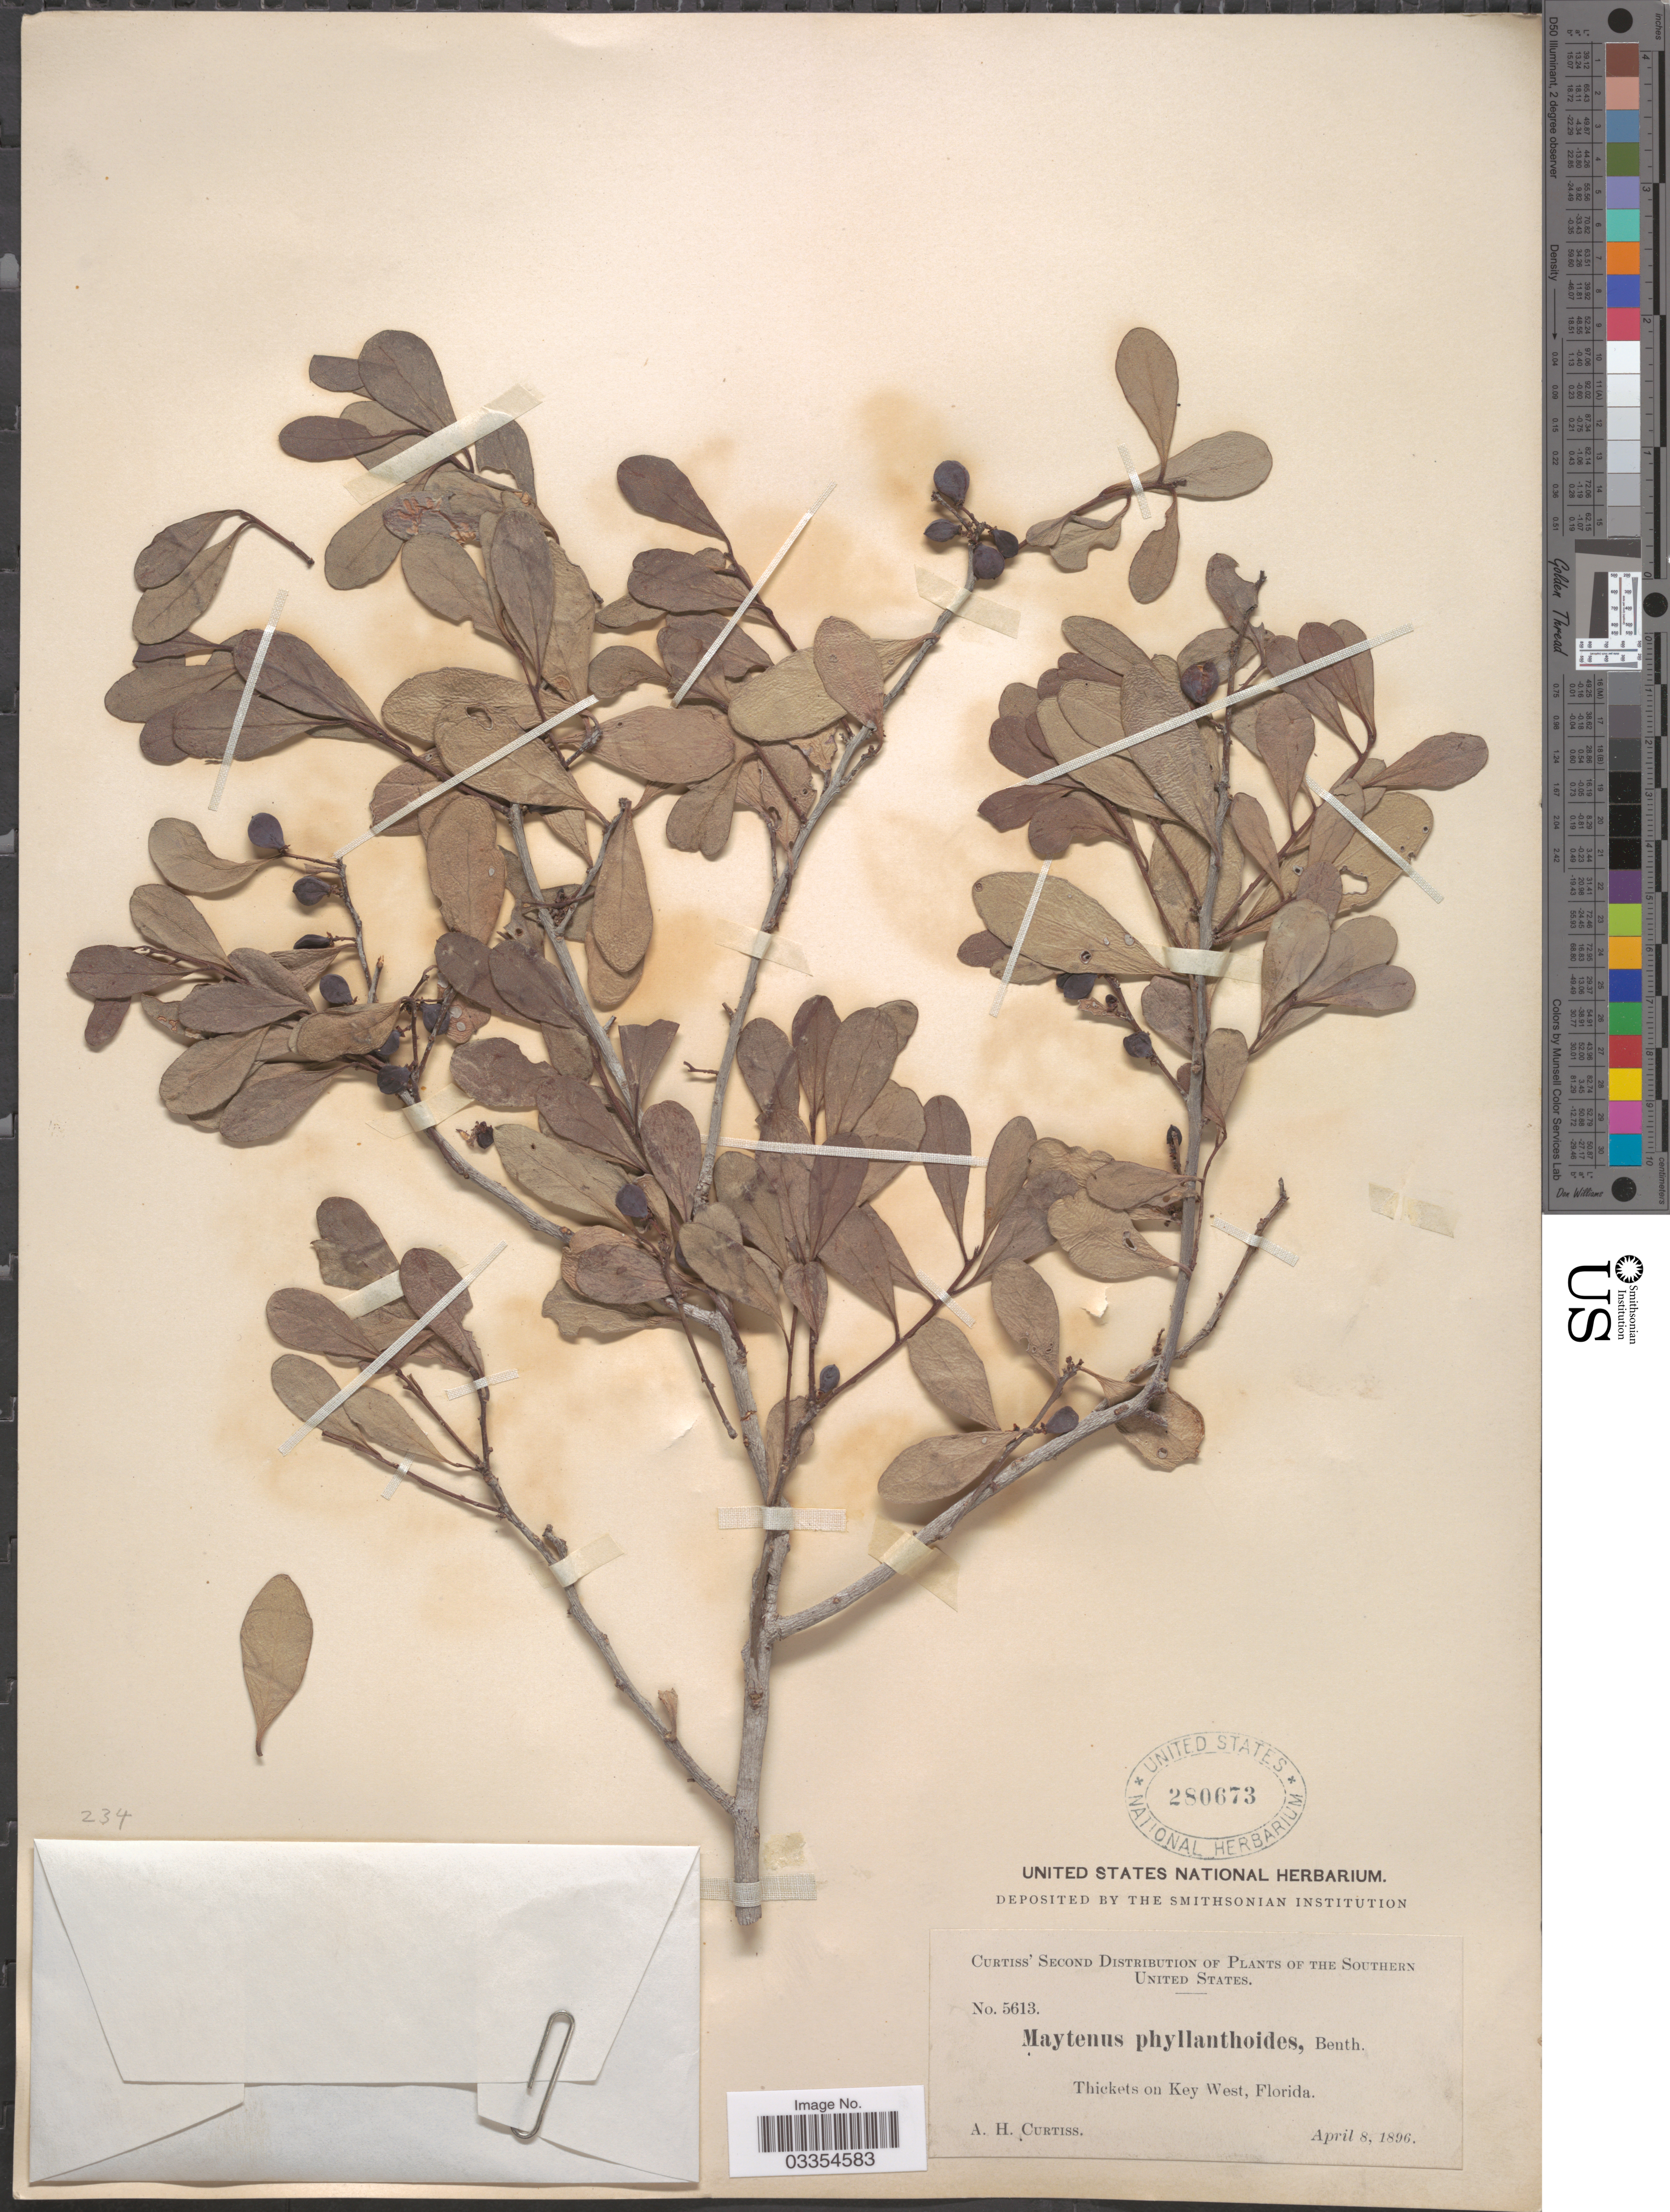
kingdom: Plantae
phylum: Tracheophyta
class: Magnoliopsida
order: Celastrales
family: Celastraceae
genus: Tricerma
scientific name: Tricerma phyllanthoides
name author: (Benth.) Lundell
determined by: Strong, Mark T., (BOT), Smithsonian Institution - National Museum of Natural History (UNITED STATES)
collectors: A. H. Curtiss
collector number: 5613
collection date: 1896-04-08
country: United States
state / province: Florida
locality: Southern United States, Thickets on Key West.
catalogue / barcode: US 280673